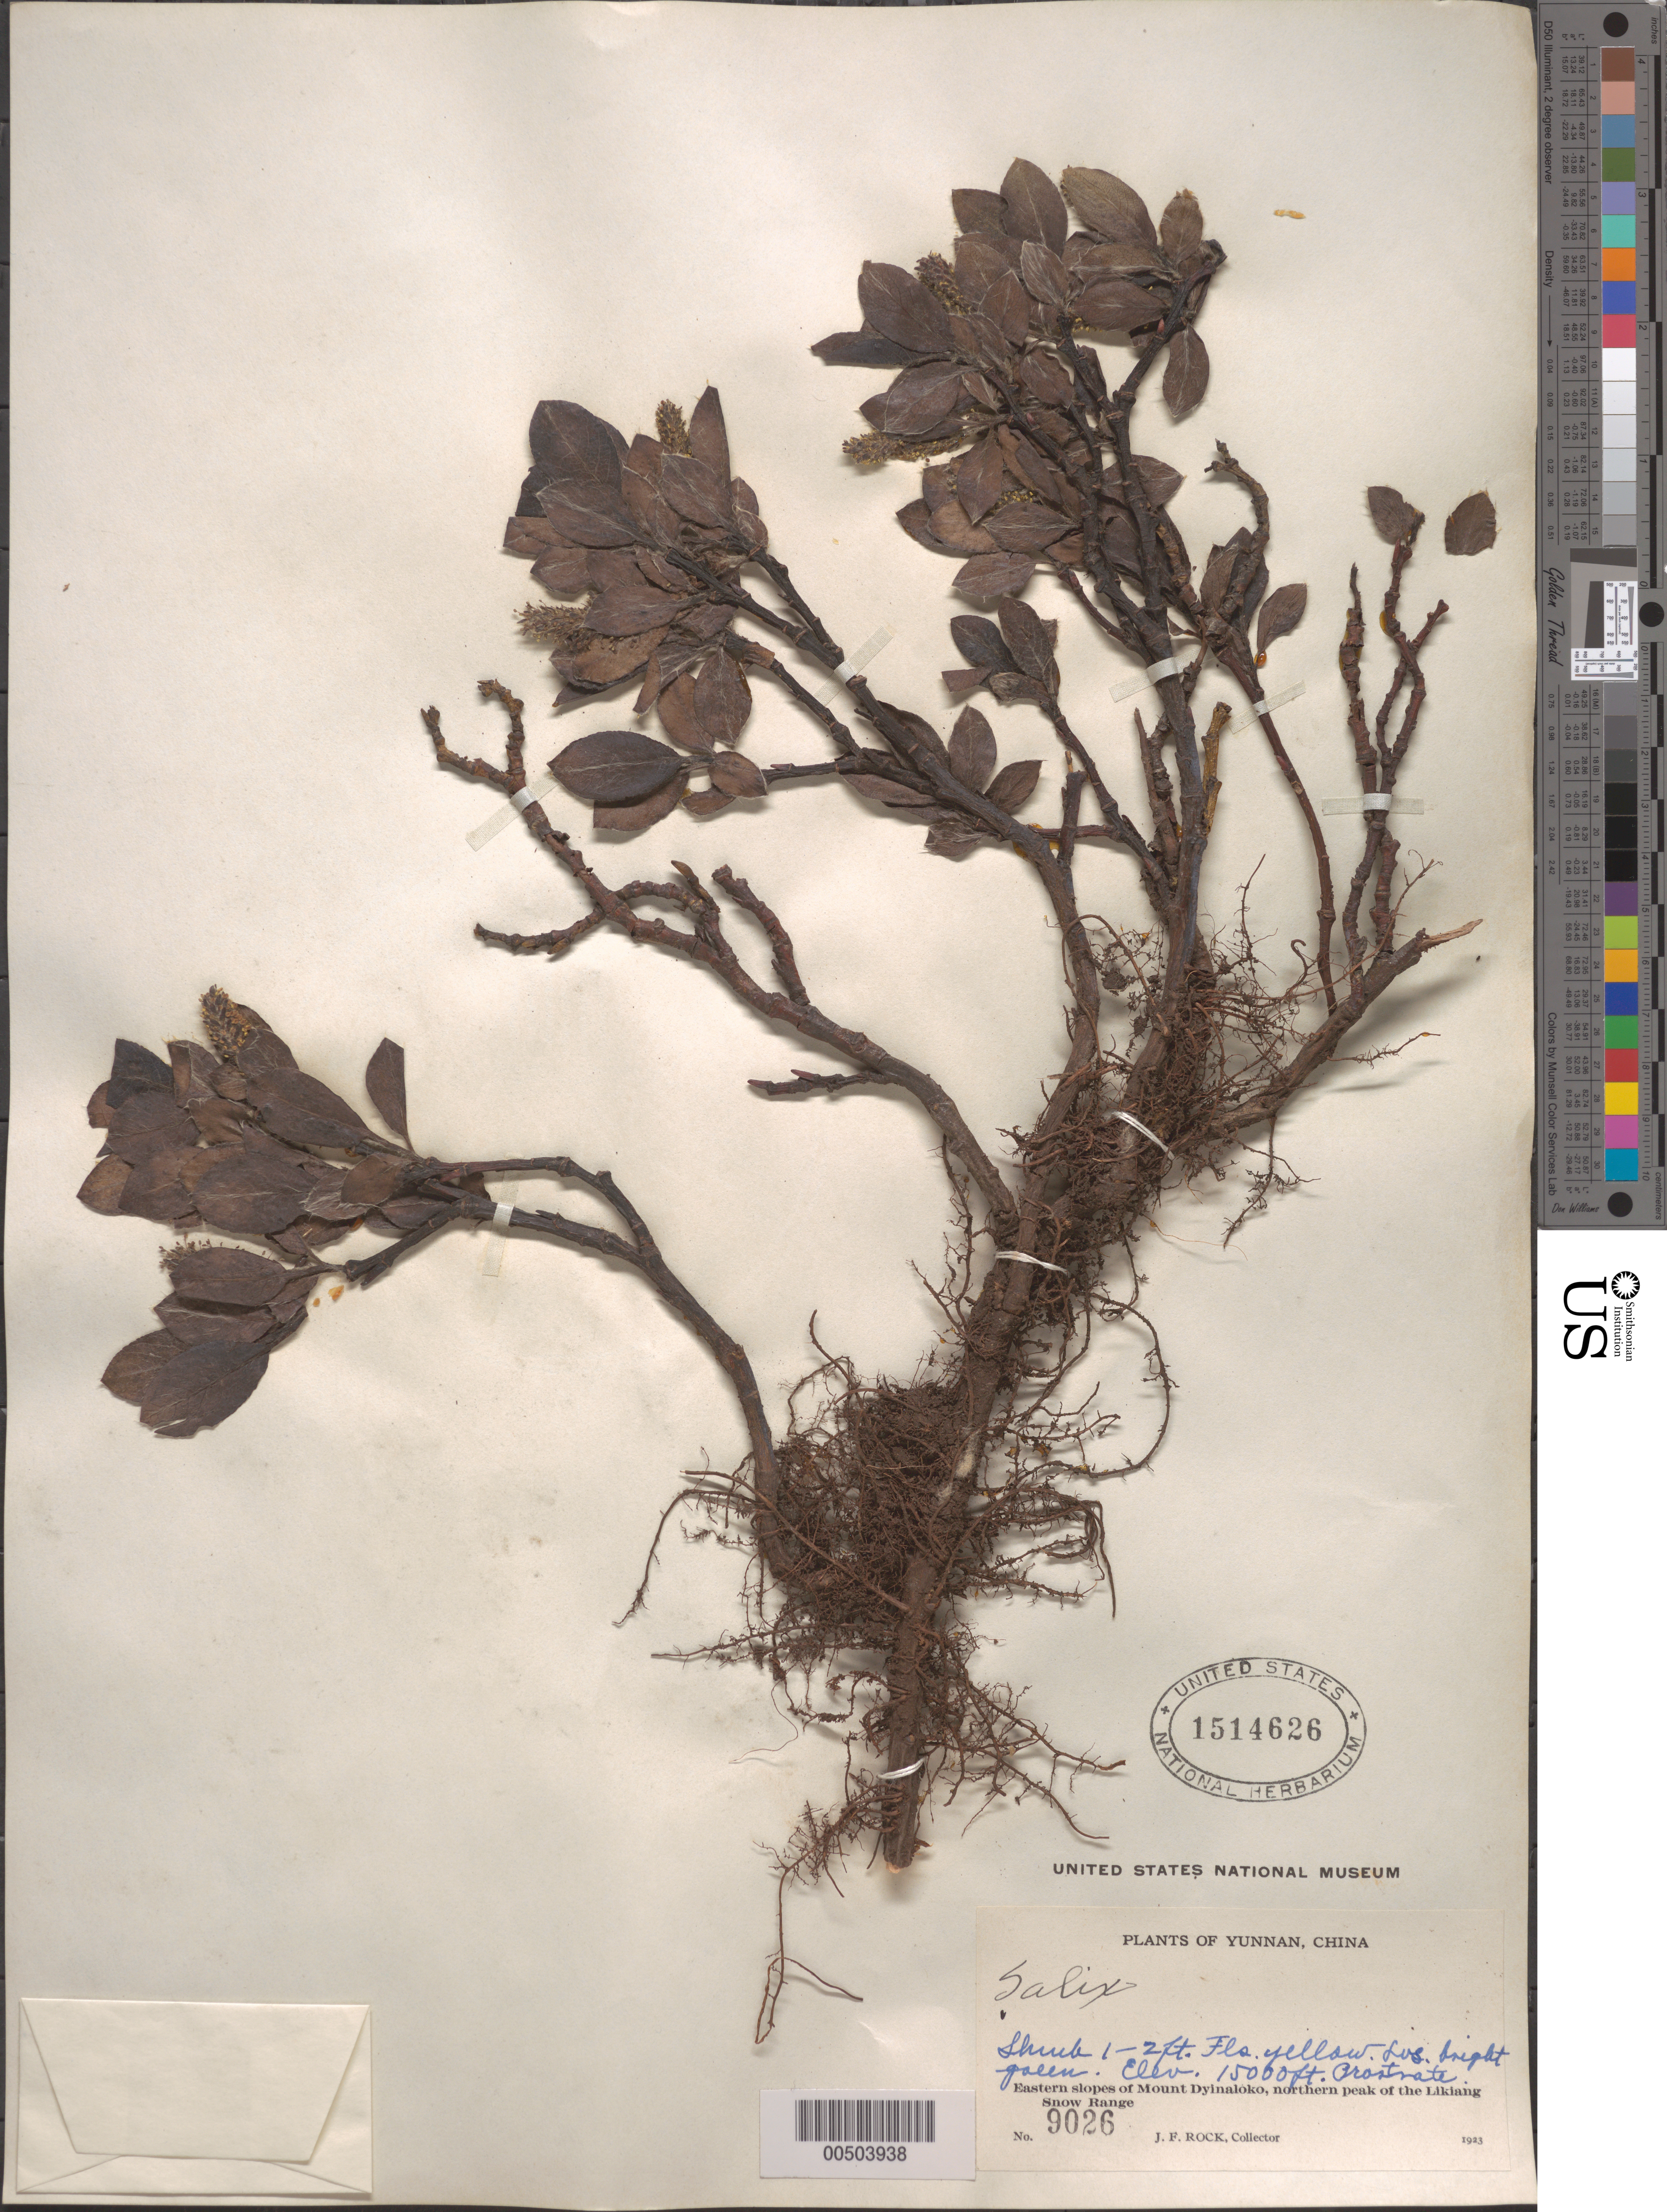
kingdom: Plantae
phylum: Tracheophyta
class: Magnoliopsida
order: Malpighiales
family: Salicaceae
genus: Salix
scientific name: Salix sp.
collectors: J. F. Rock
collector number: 9026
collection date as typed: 1923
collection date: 1923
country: China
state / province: Yunnan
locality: Eastern slopes of Mount Dyinaloko, northern peak of the Likiang snow range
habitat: Shrub 1-2 ft. Fls. yellow. Lvs. bright green.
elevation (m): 4572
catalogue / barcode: US 1514626